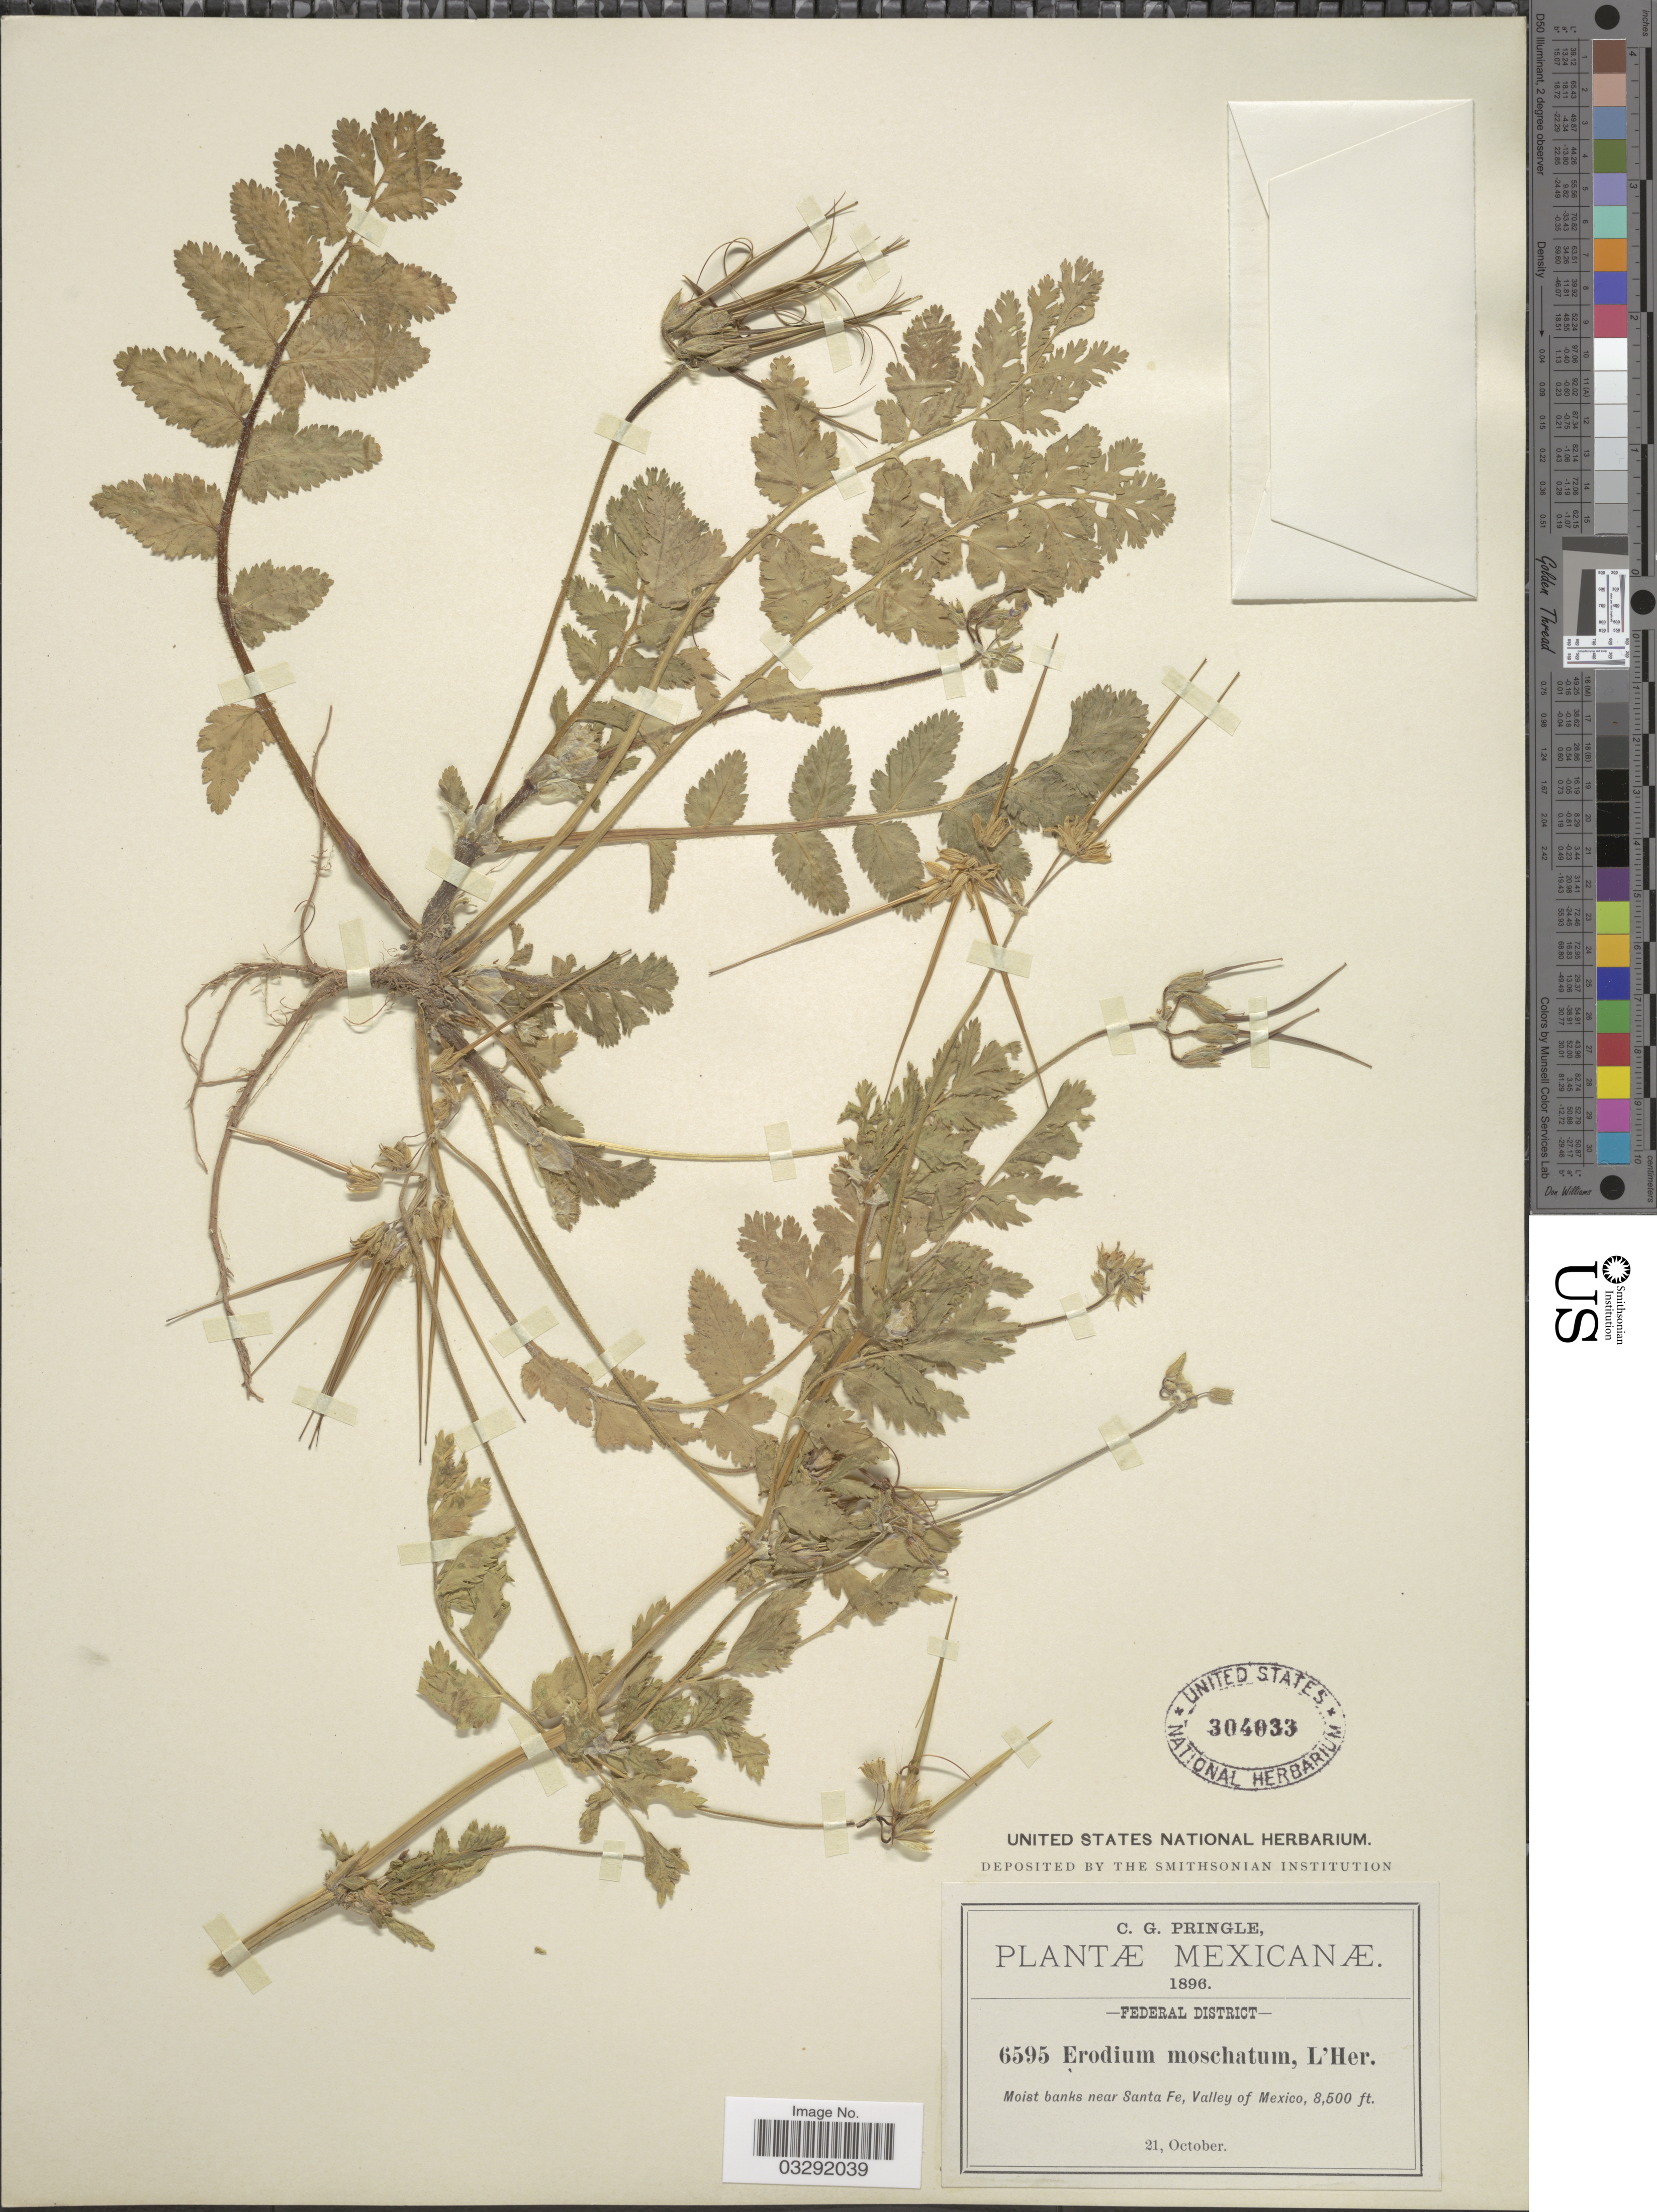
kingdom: Plantae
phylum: Tracheophyta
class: Magnoliopsida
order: Geraniales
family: Geraniaceae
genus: Erodium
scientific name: Erodium moschatum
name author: (L.) L'Hér. ex Aiton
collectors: C. G. Pringle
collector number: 6595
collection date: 1896-10-21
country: Mexico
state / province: Distrito Federal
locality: Federal District. Moist banks near Santa Fe, Valley of Mexico.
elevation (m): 2591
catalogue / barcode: US 304033